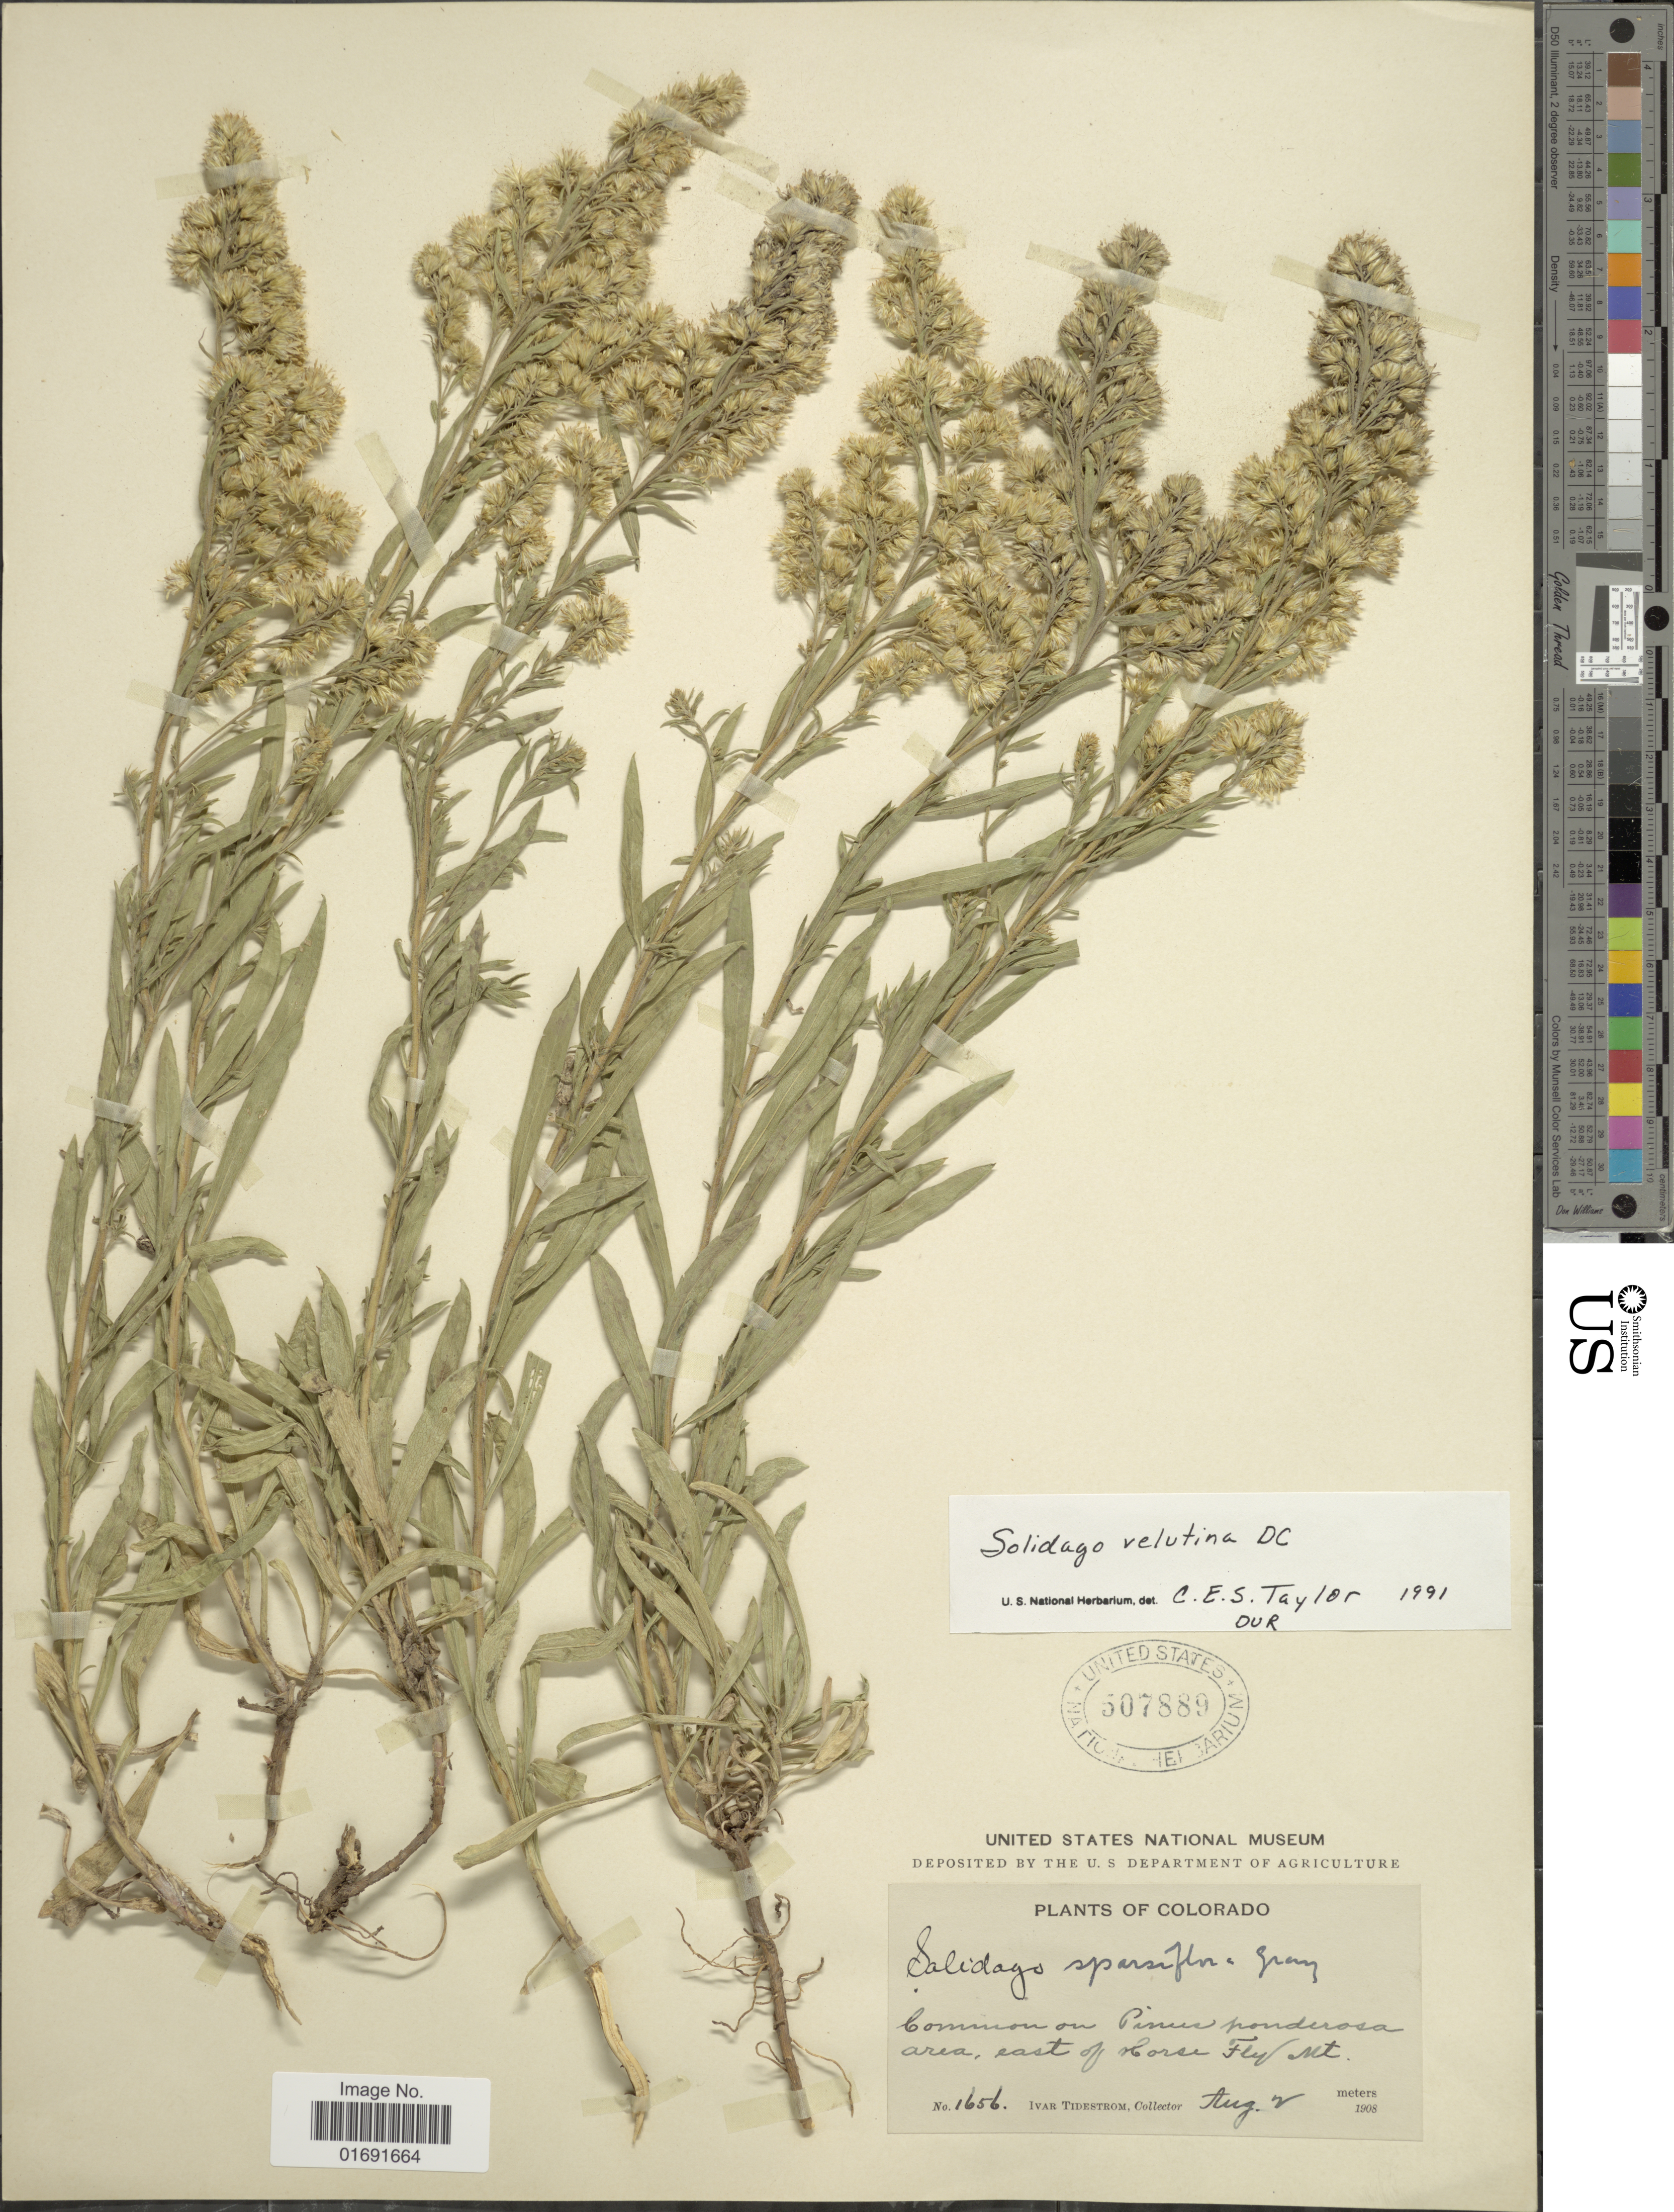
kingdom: Plantae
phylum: Tracheophyta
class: Magnoliopsida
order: Asterales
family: Asteraceae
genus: Solidago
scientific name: Solidago velutina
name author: DC.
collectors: I. F. Tidestrom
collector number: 1656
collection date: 1908-08-02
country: United States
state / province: Colorado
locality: Pinus ponderosa area, east of Horse Fly Mt.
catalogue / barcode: US 507889